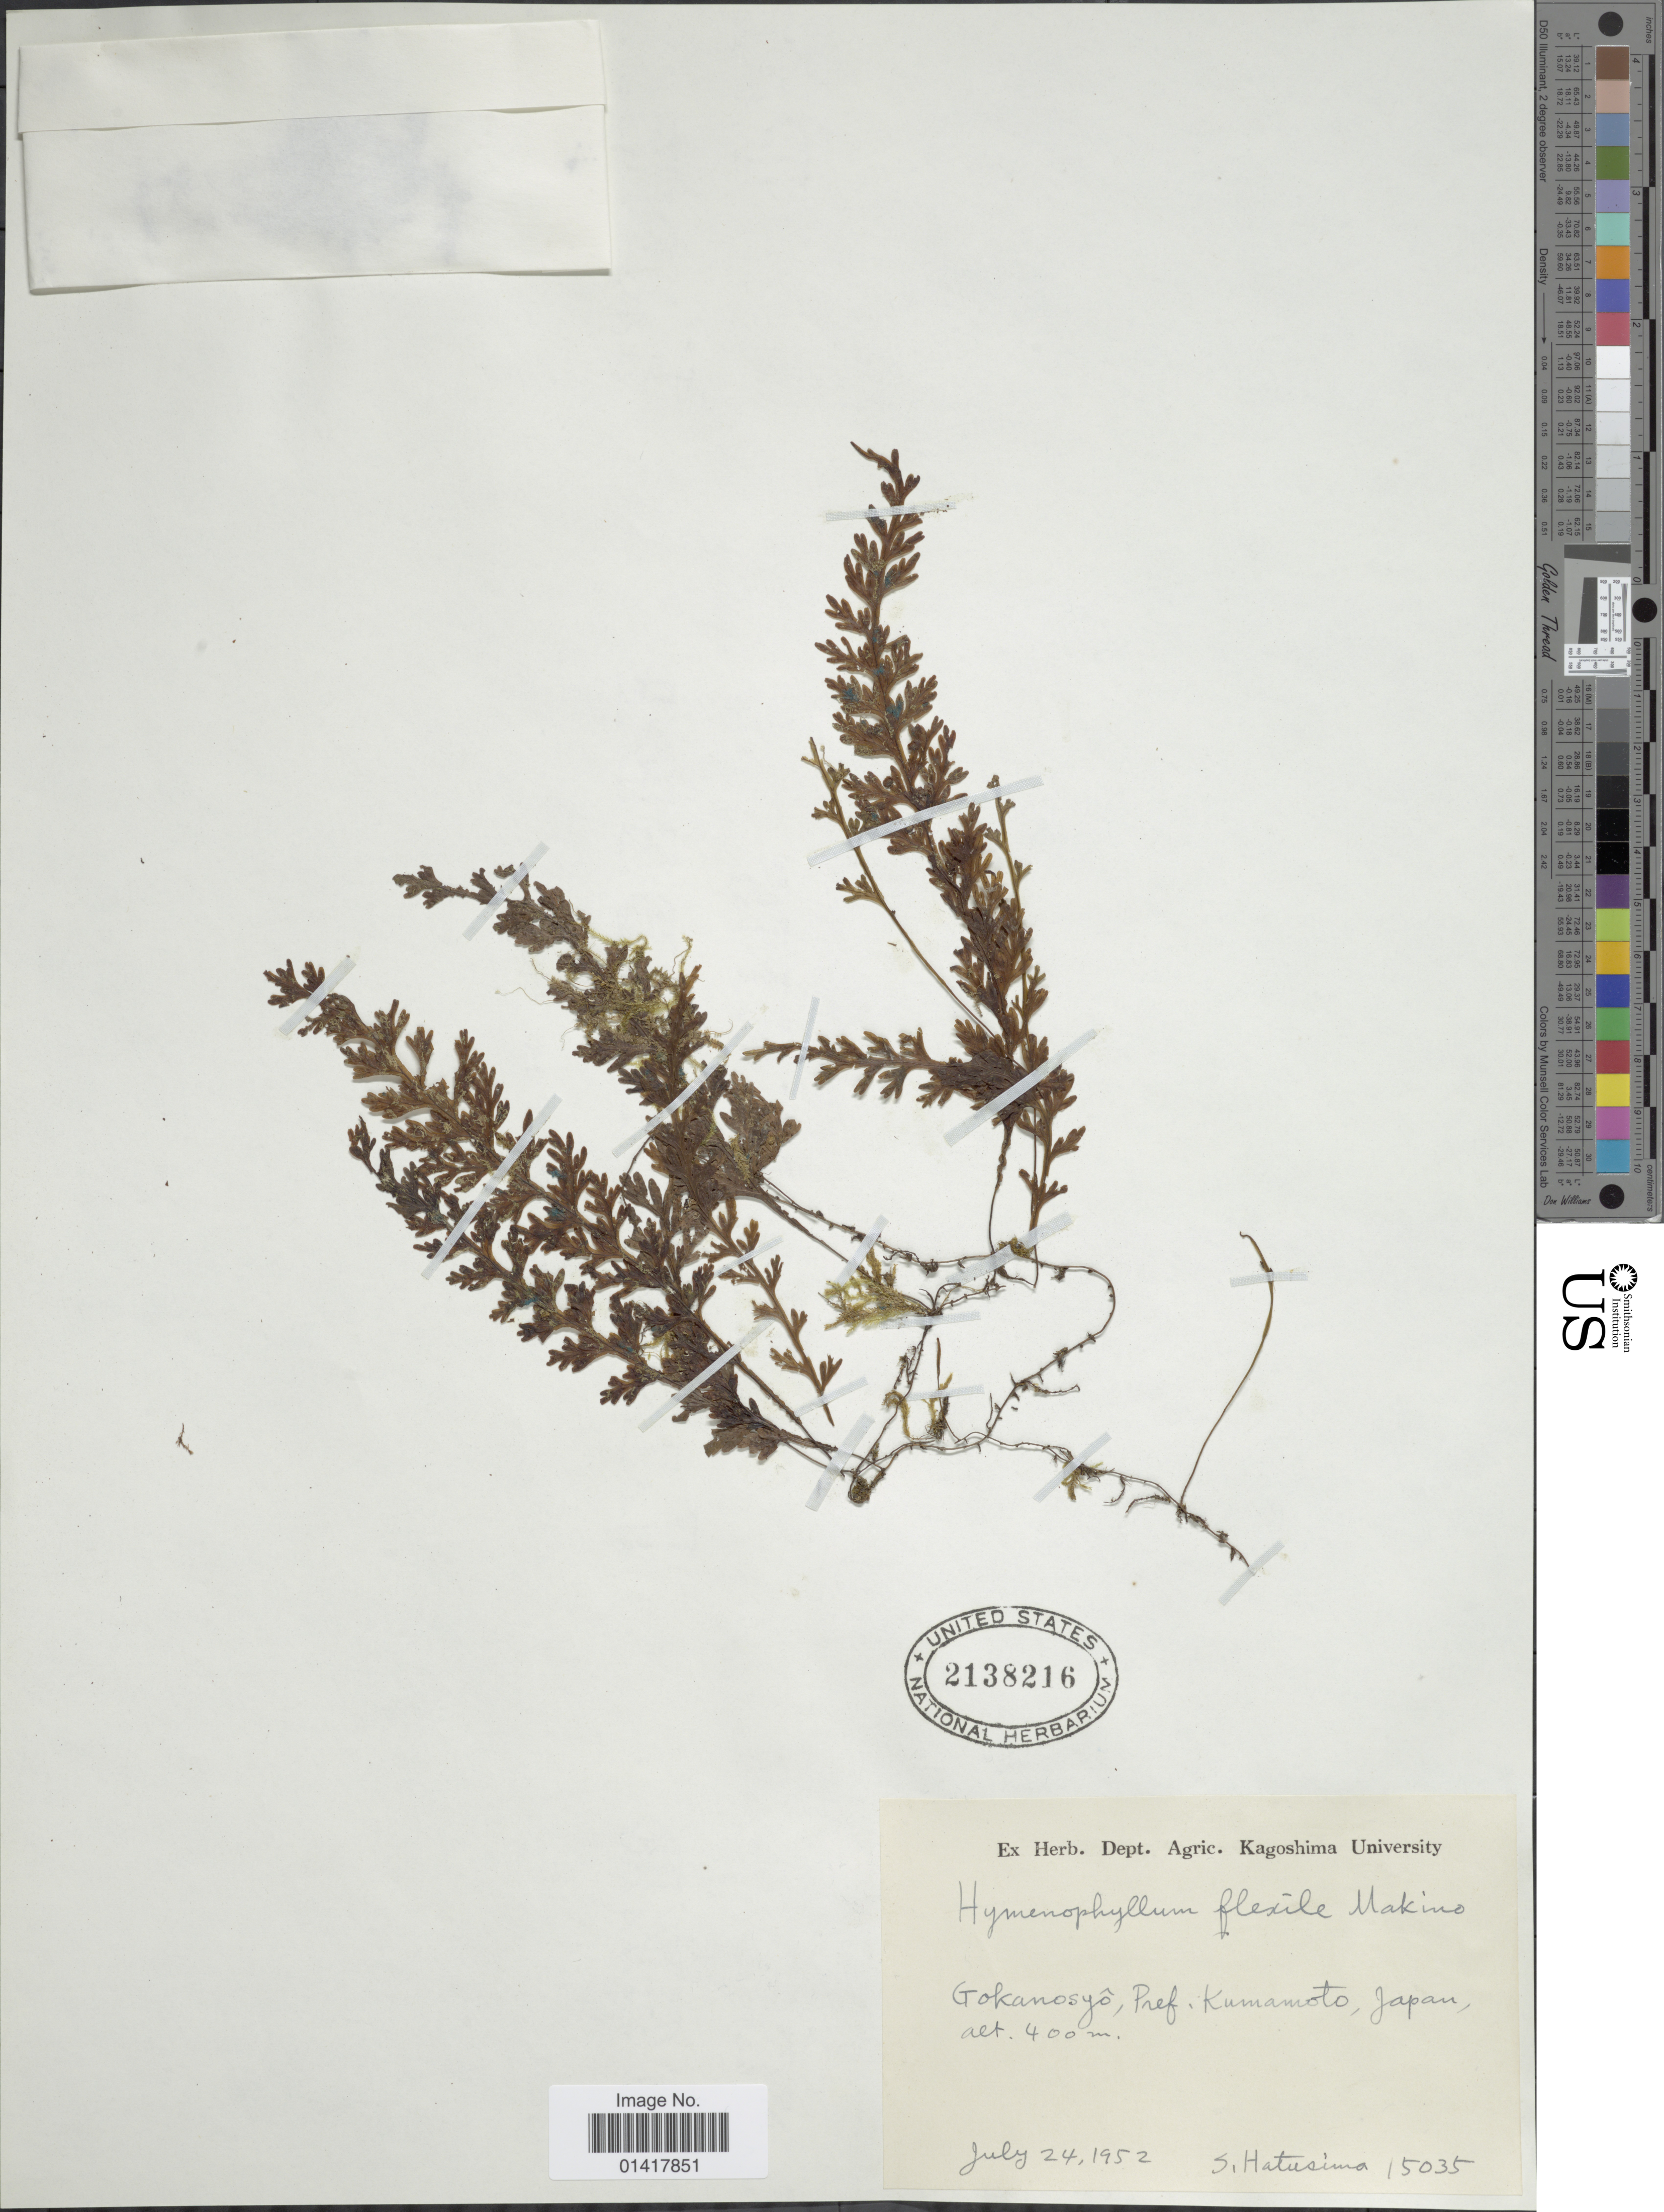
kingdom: Plantae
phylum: Tracheophyta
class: Polypodiopsida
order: Hymenophyllales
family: Hymenophyllaceae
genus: Hymenophyllum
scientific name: Hymenophyllum flexile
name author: Makino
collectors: S. Hatusima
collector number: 15035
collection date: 1952-07-24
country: Japan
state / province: Kumamoto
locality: Gokanosyo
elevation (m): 400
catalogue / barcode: US 2138216